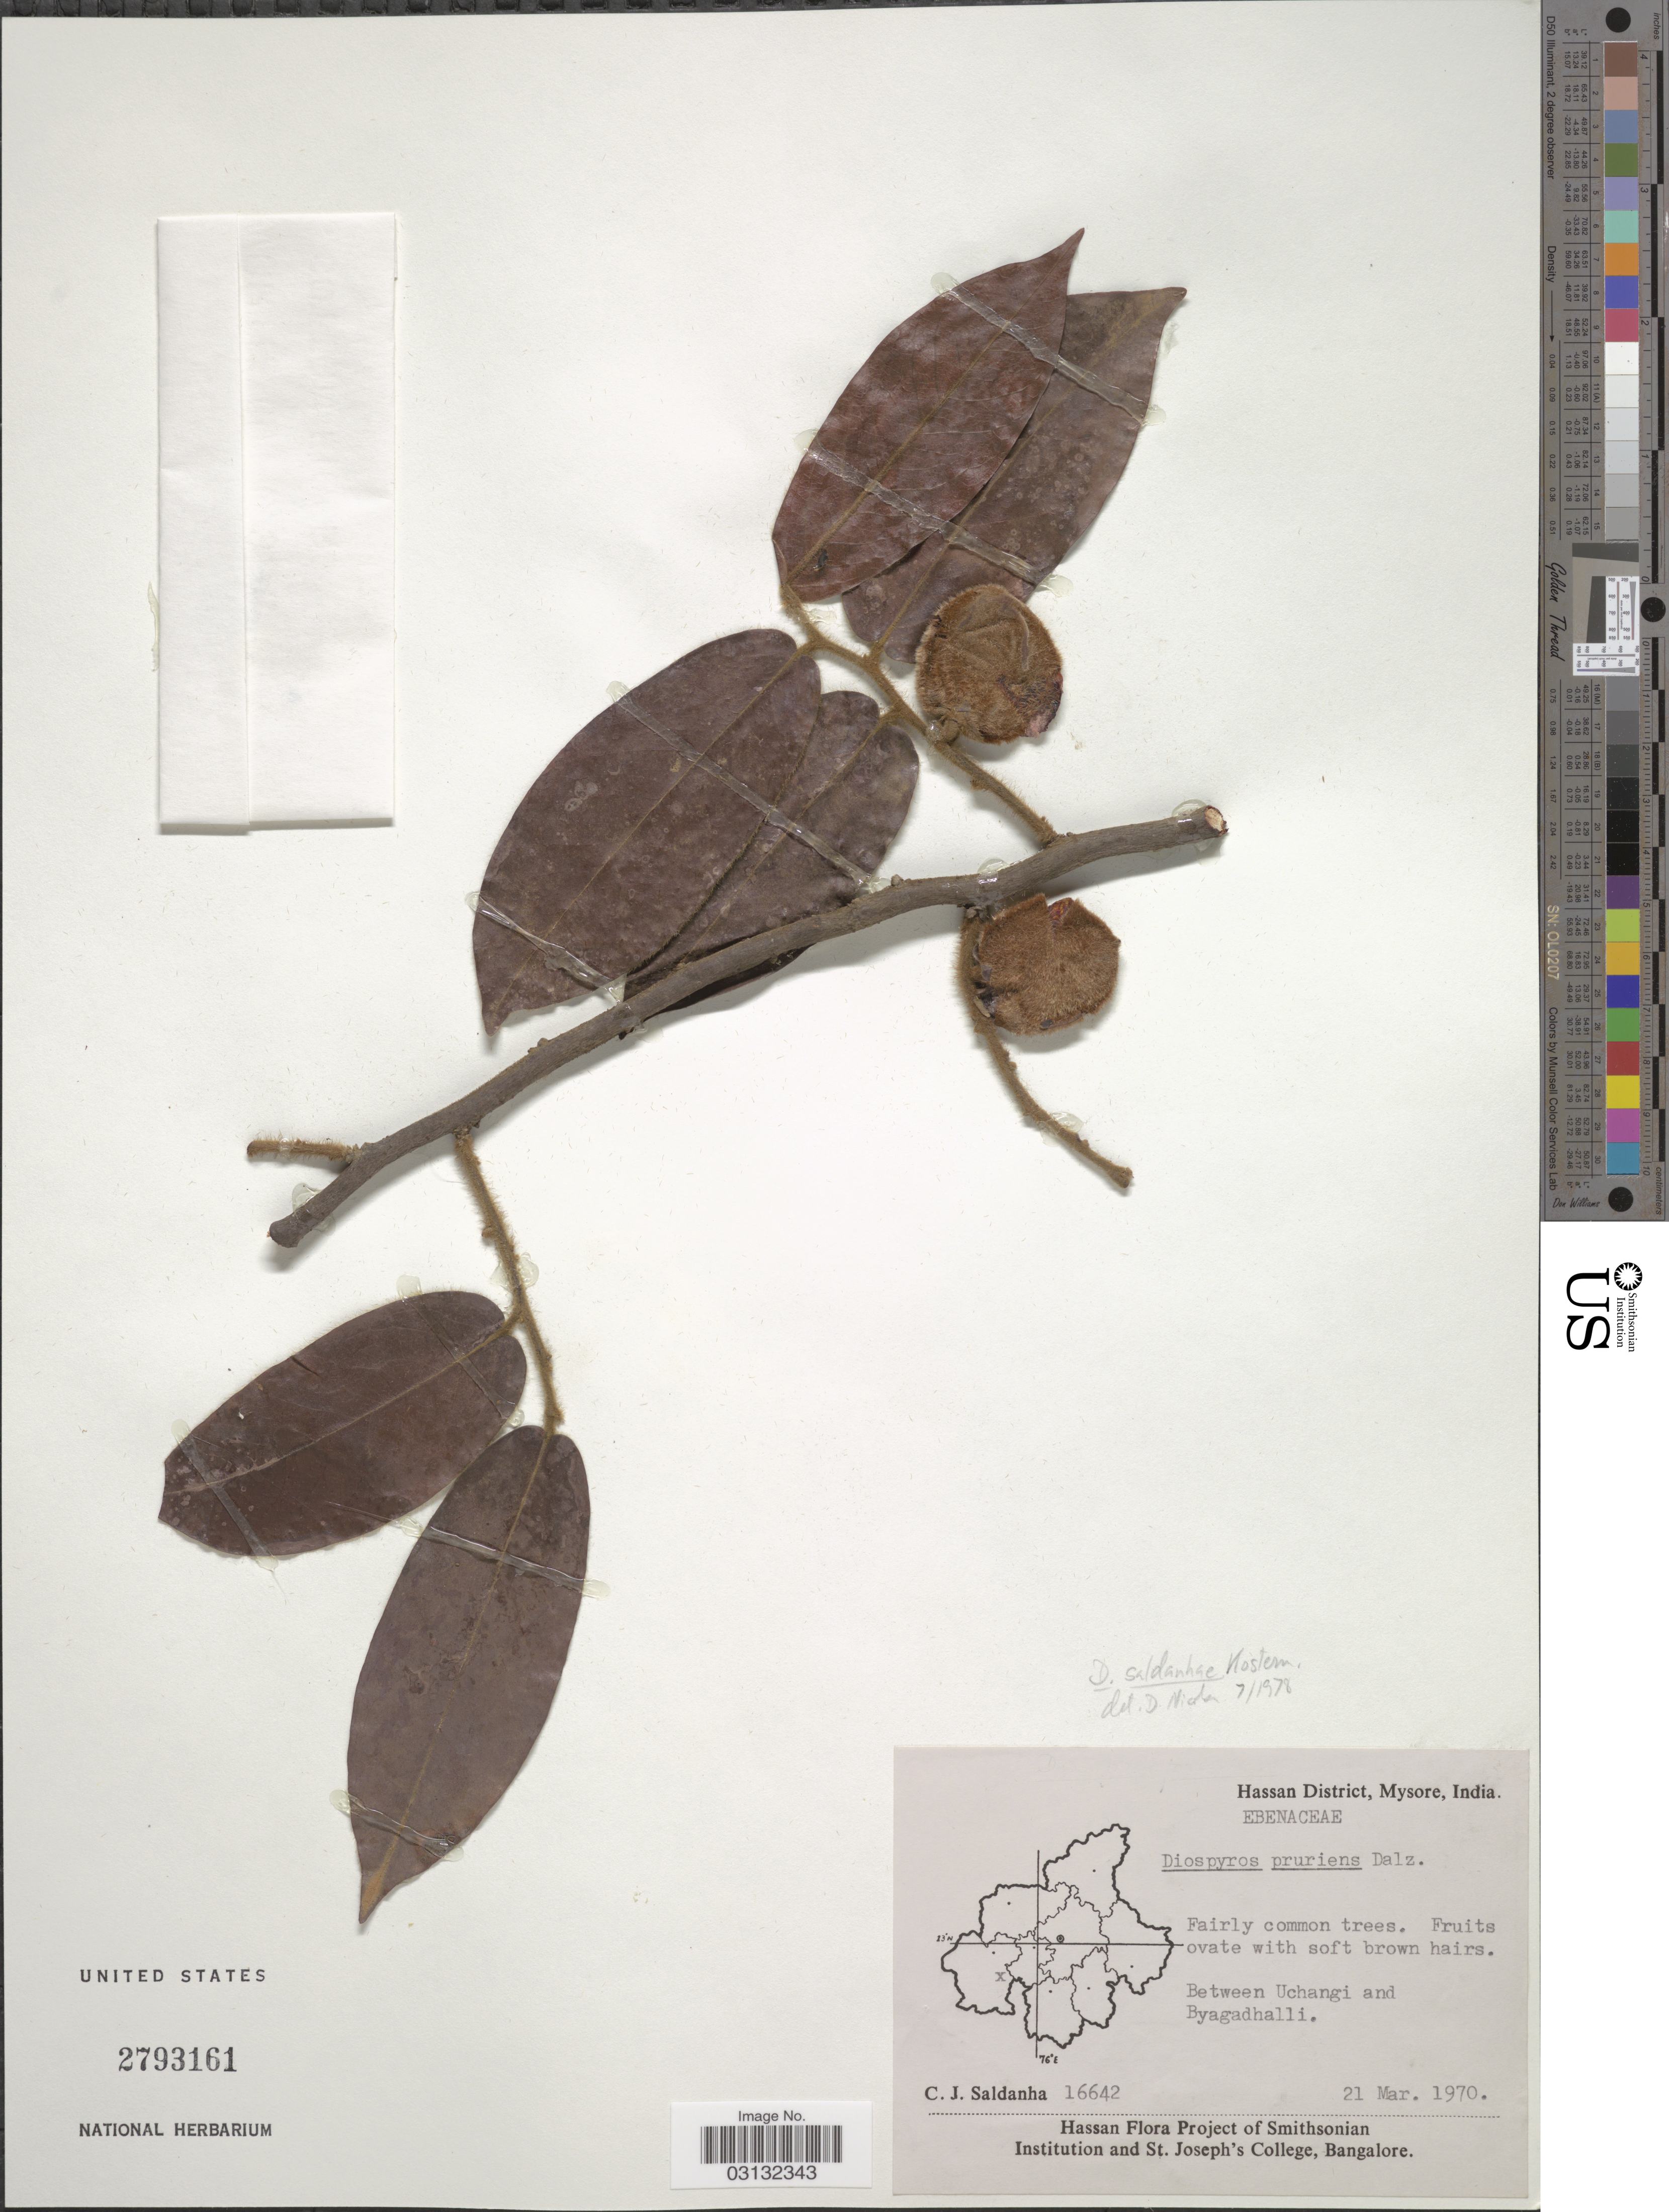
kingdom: Plantae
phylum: Tracheophyta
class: Magnoliopsida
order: Ericales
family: Ebenaceae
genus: Diospyros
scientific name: Diospyros saldanhae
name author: Kosterm.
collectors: C. J. Saldanha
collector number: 16642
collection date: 1970-03-21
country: India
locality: Hassan District, Mysore. Between Uchangi and Byagadhalli.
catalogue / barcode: US 2793161